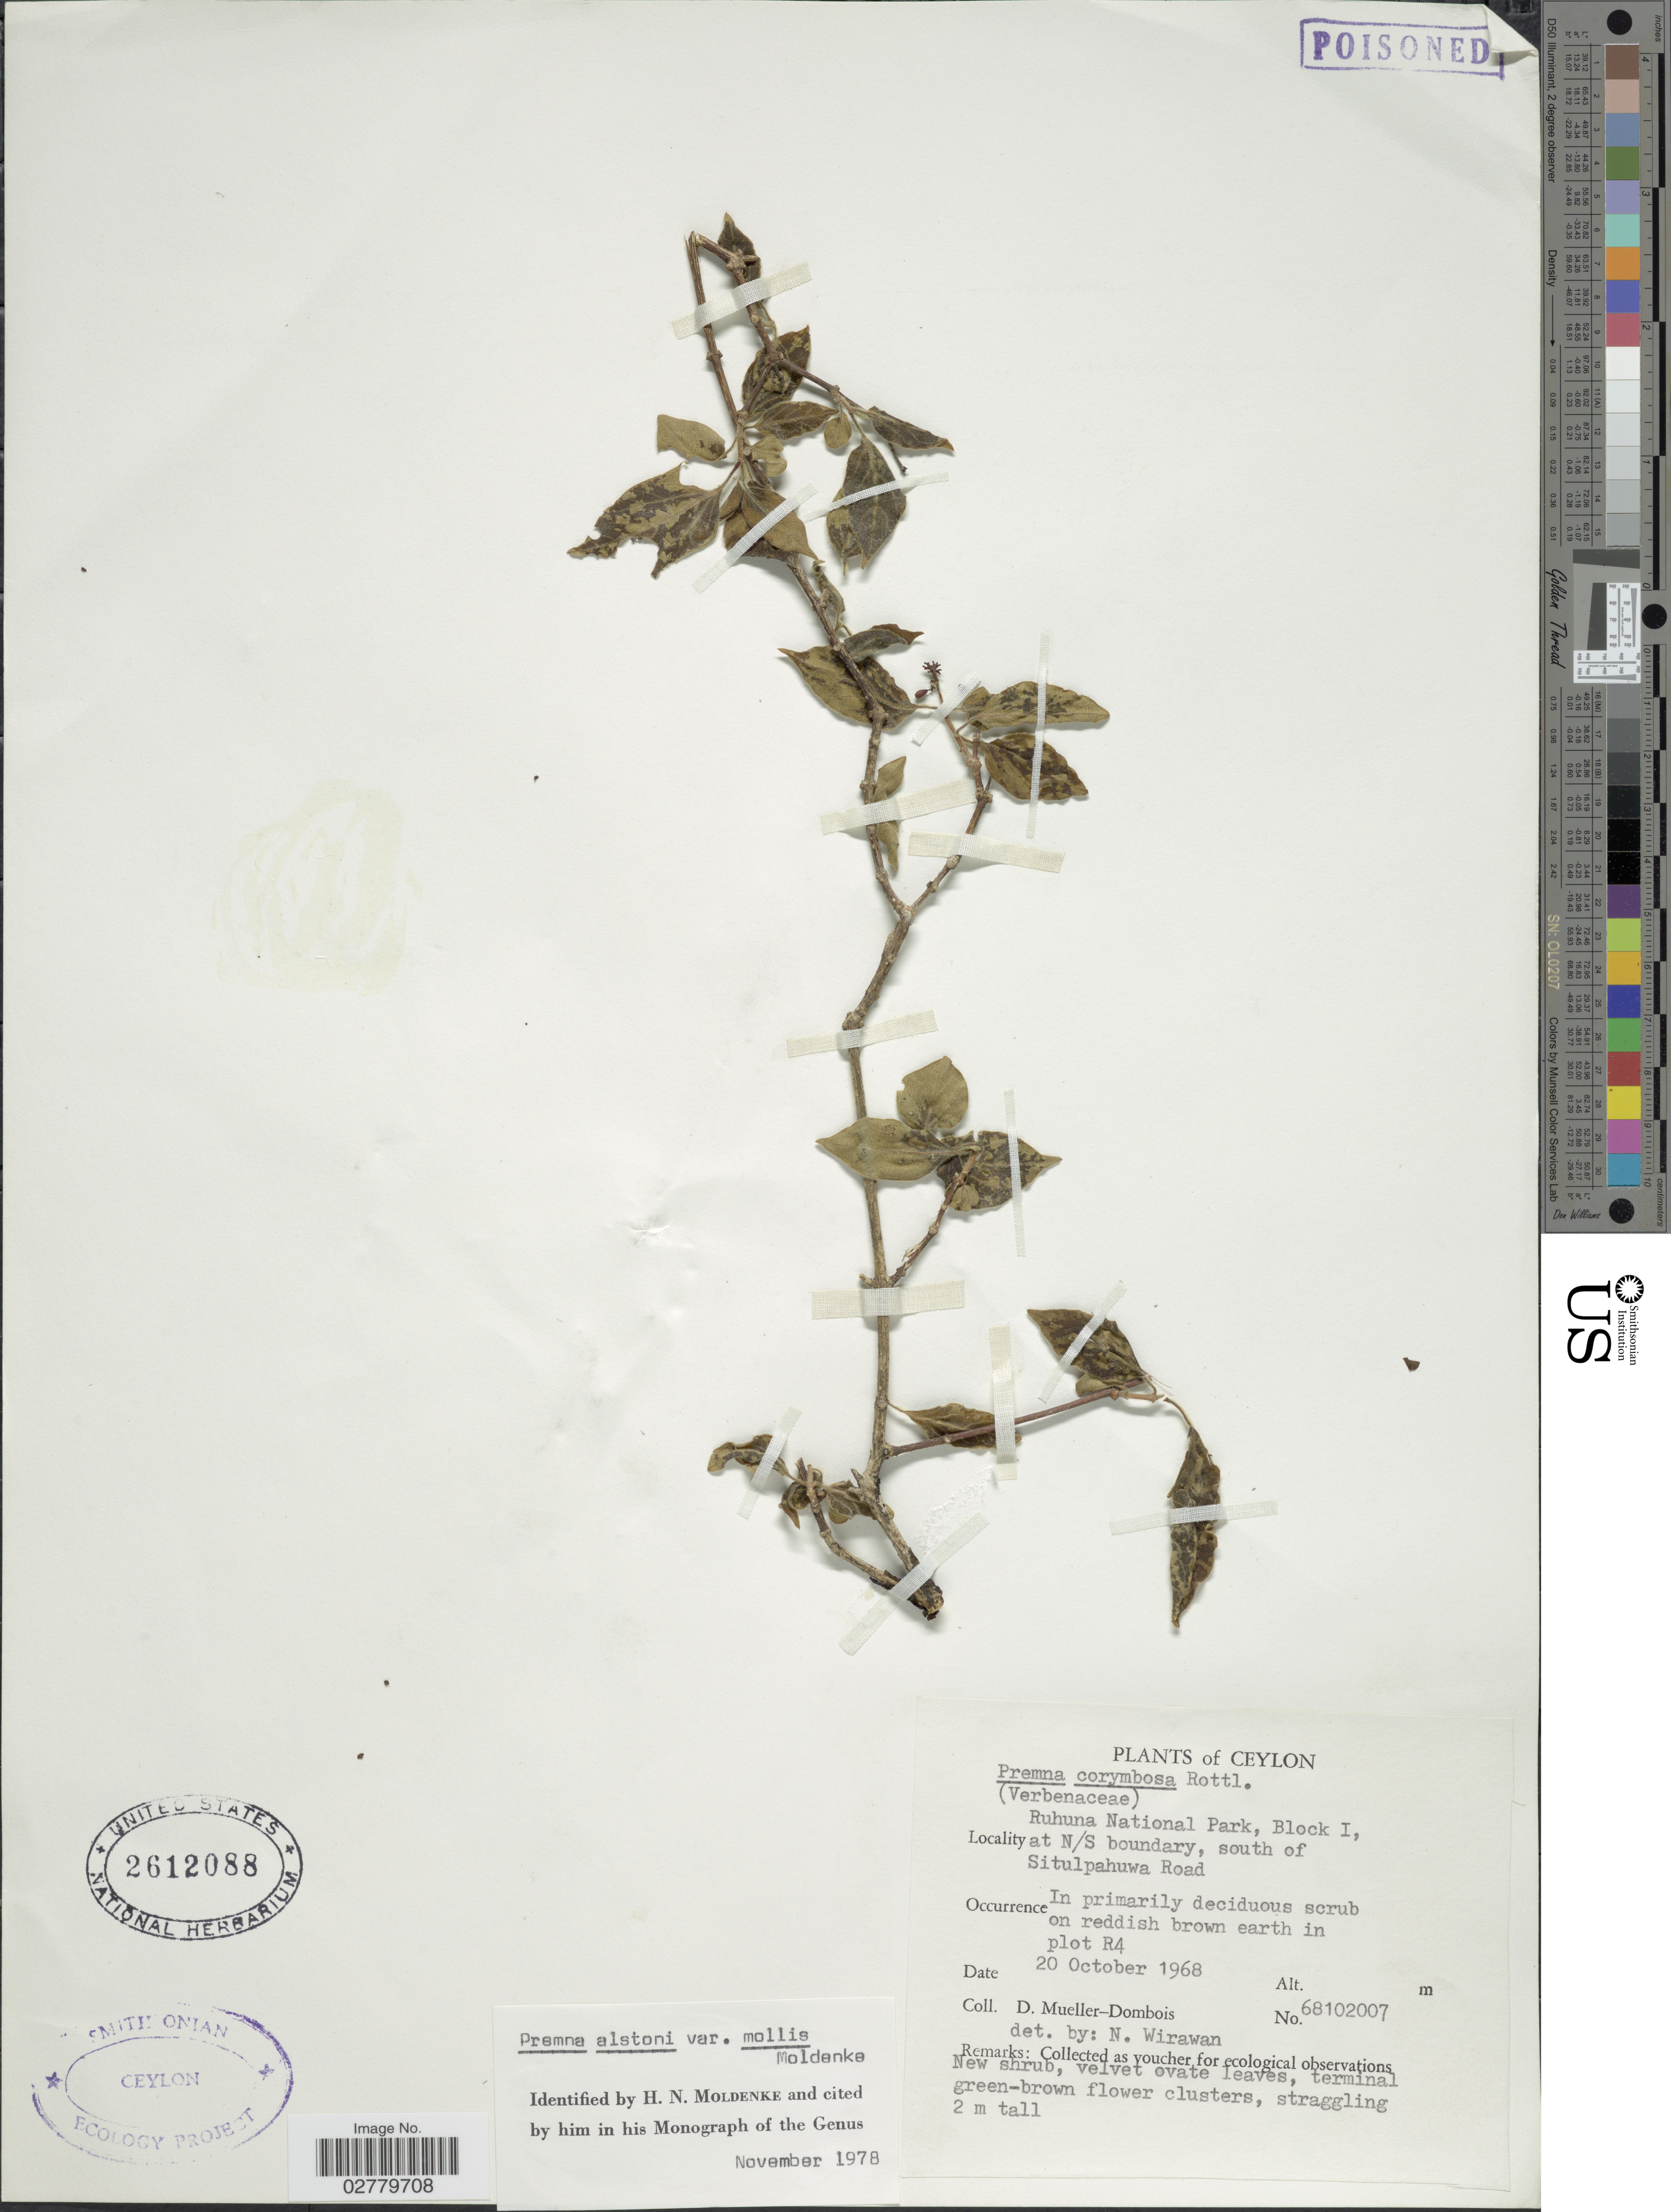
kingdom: Plantae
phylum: Tracheophyta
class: Magnoliopsida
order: Lamiales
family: Lamiaceae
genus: Premna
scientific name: Premna alstonii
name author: Moldenke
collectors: D. Mueller-Dombois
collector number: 68102007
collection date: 1968-10-20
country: Sri Lanka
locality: Ceylon. Ruhuna National Park, Block I, at N/S boundary, south of Situlpahuwa Road. plot R4.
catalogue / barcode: US 2612088